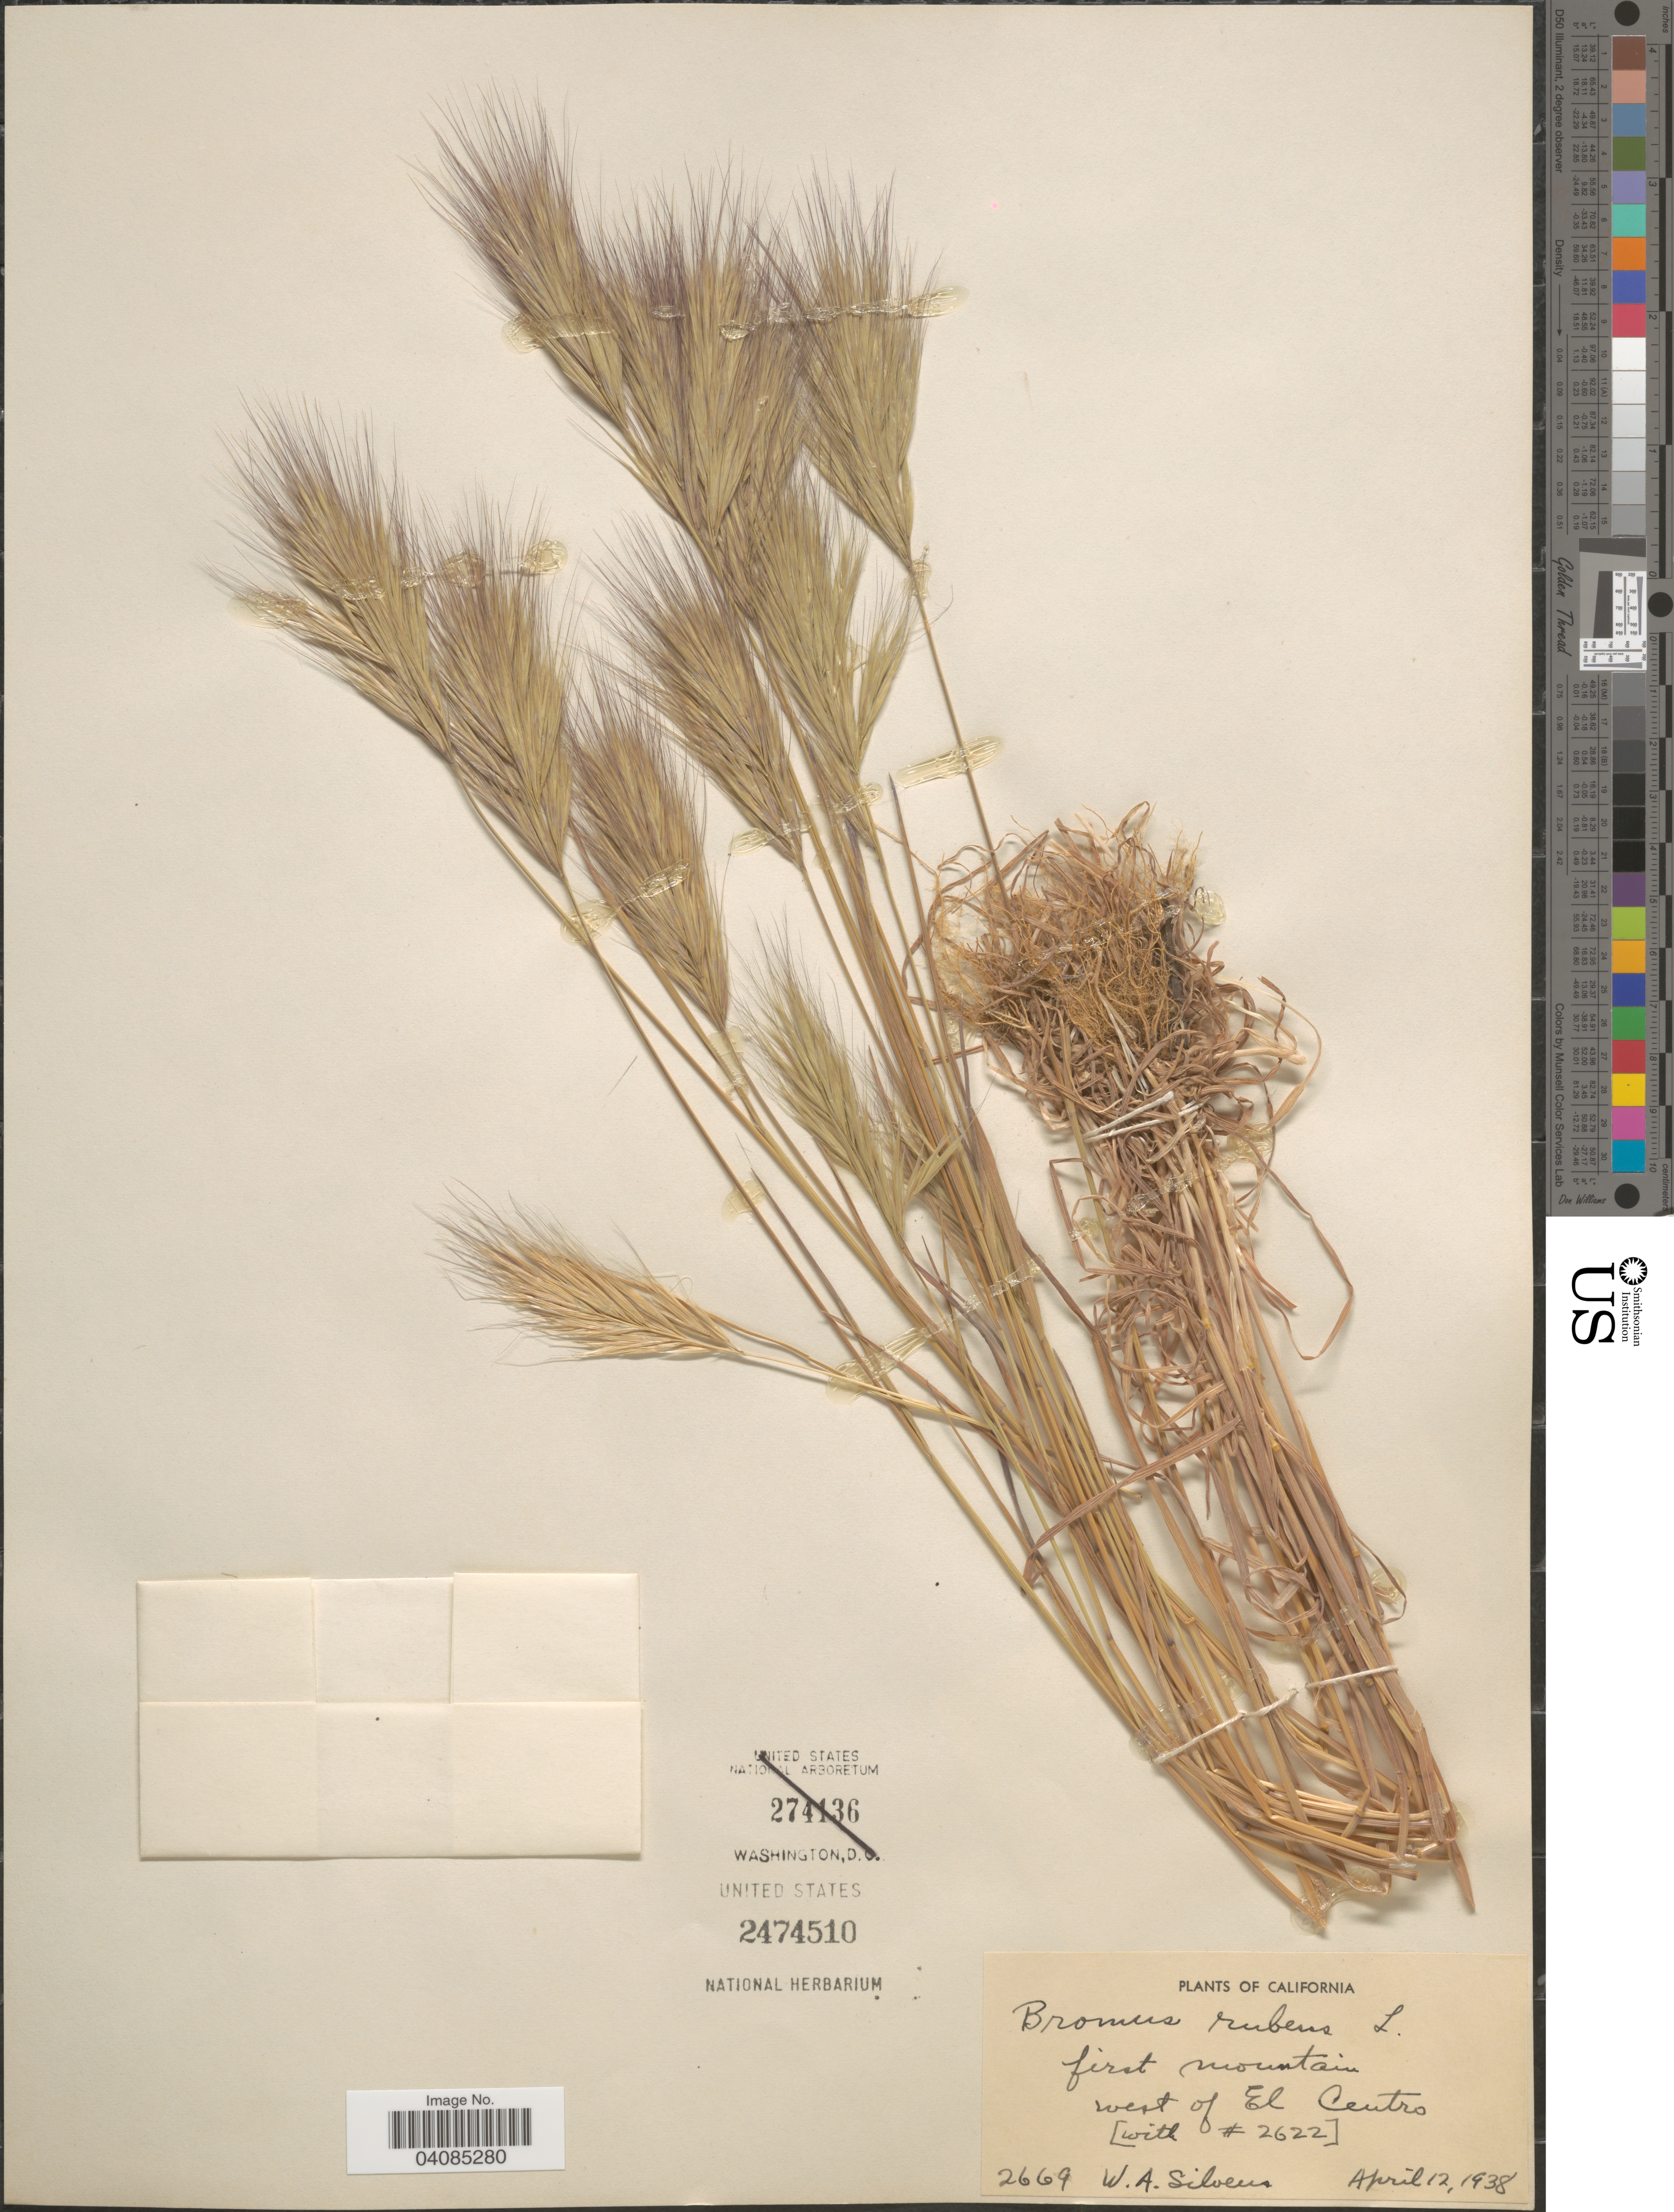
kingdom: Plantae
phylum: Tracheophyta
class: Liliopsida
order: Poales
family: Poaceae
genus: Bromus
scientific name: Bromus rubens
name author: L.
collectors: W. Silveus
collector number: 2669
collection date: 1938-04-12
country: United States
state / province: California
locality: First mountain west of El Centro [with #2622].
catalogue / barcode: US 2474510